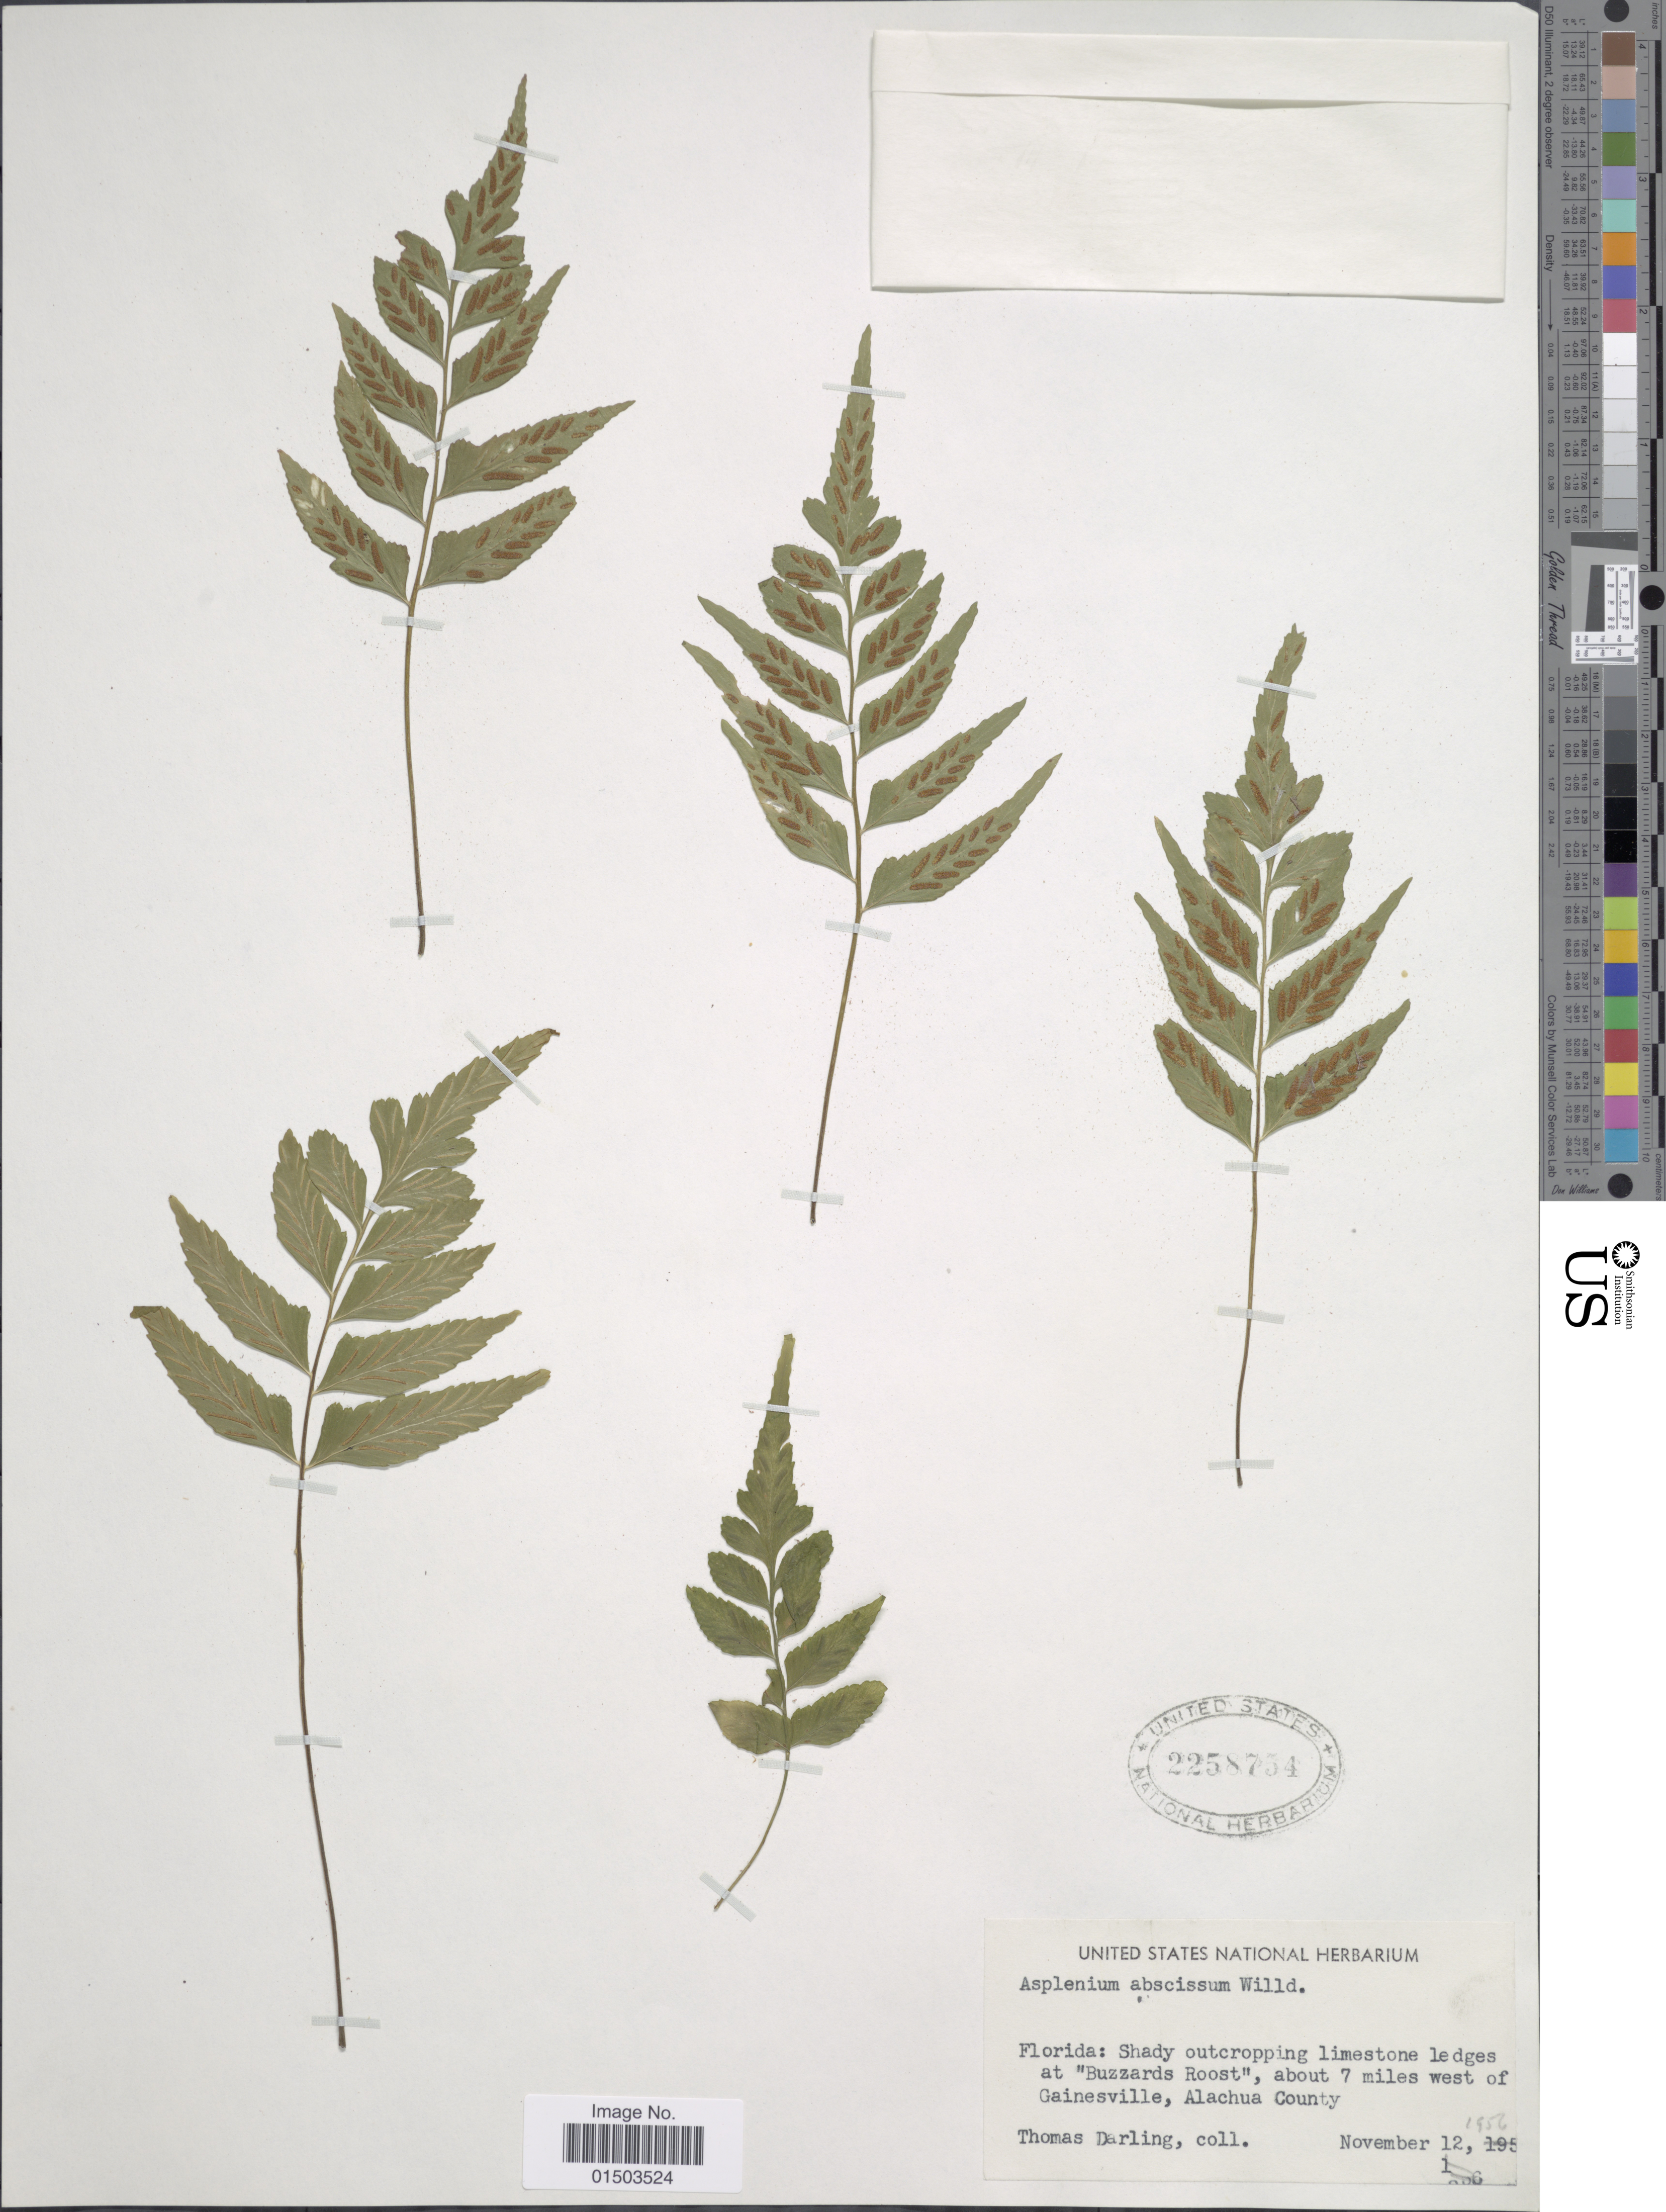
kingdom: Plantae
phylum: Tracheophyta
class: Polypodiopsida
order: Polypodiales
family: Aspleniaceae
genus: Asplenium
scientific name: Asplenium abscissum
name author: Willd.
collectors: T. Darling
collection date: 1956-11-12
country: United States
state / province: Florida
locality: Florida, at "Buzzards Roost", about 7 miles west of Gainesville, Alachua County.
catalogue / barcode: US 2258754